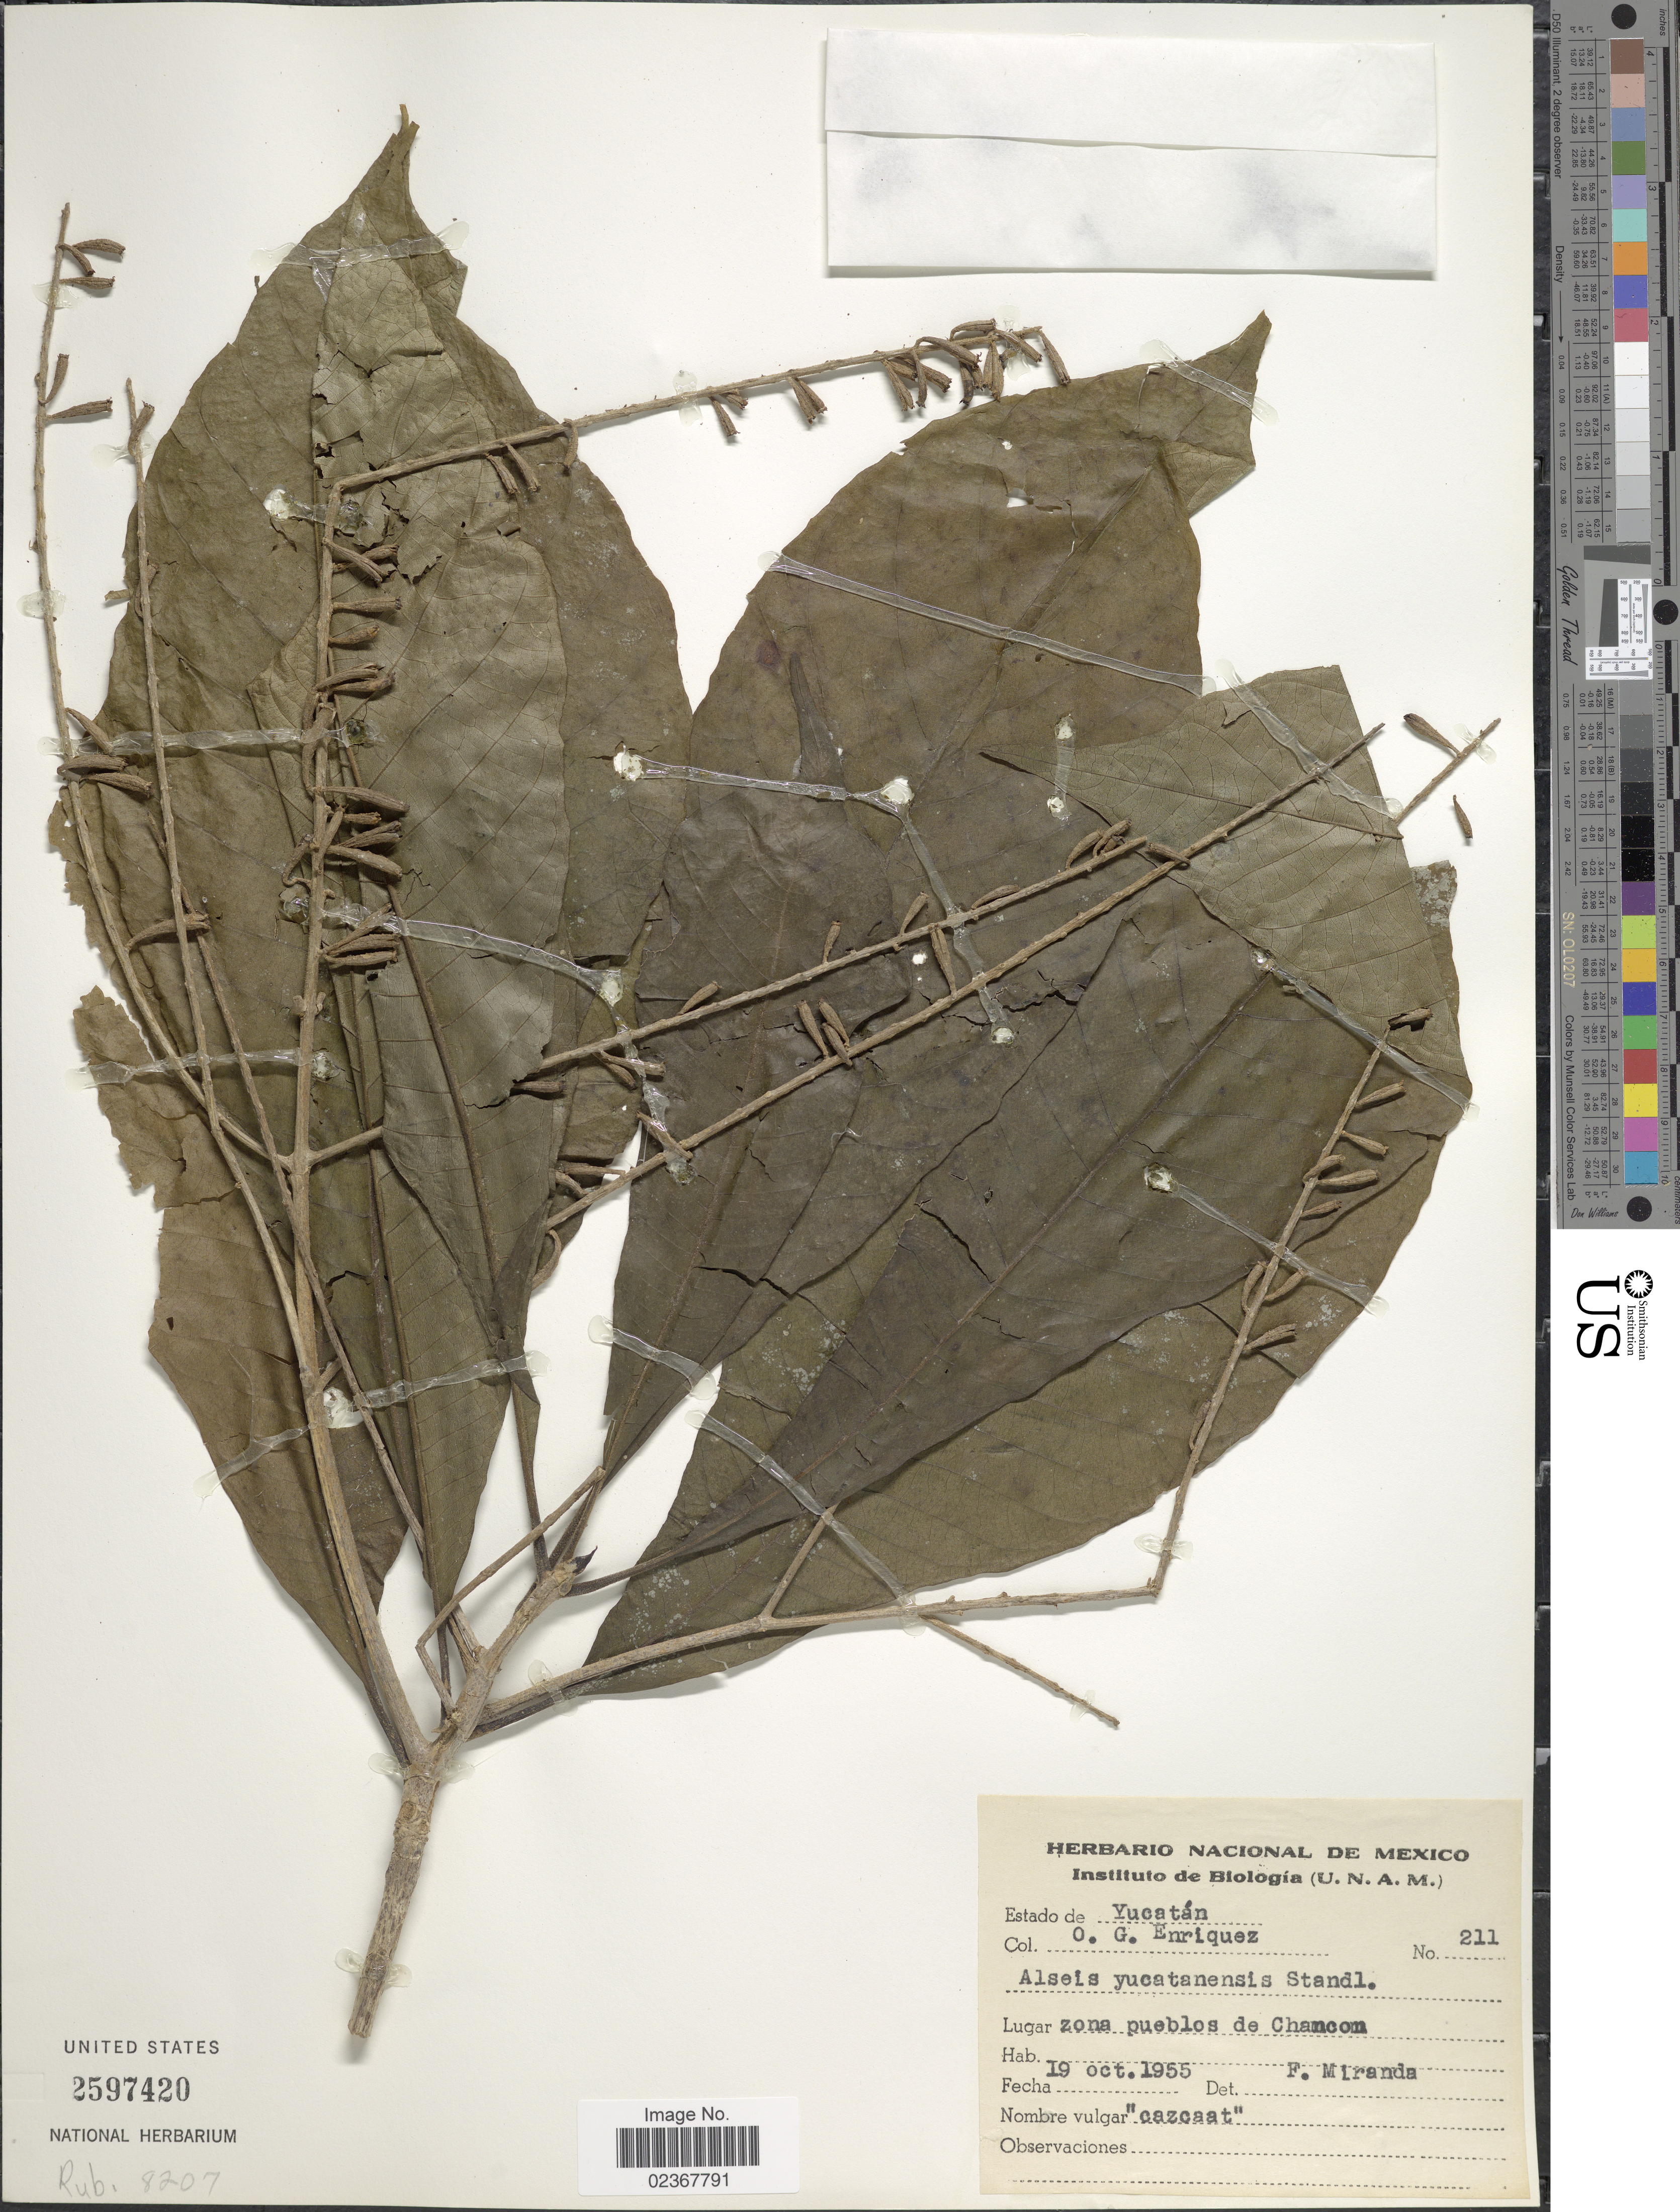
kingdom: Plantae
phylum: Tracheophyta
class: Magnoliopsida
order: Gentianales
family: Rubiaceae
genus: Alseis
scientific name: Alseis yucatanensis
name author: Standl.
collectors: O. Enriquez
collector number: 211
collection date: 1955-10-19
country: Mexico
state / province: Yucatán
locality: Zona pueblos de chancon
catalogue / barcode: US 2597420